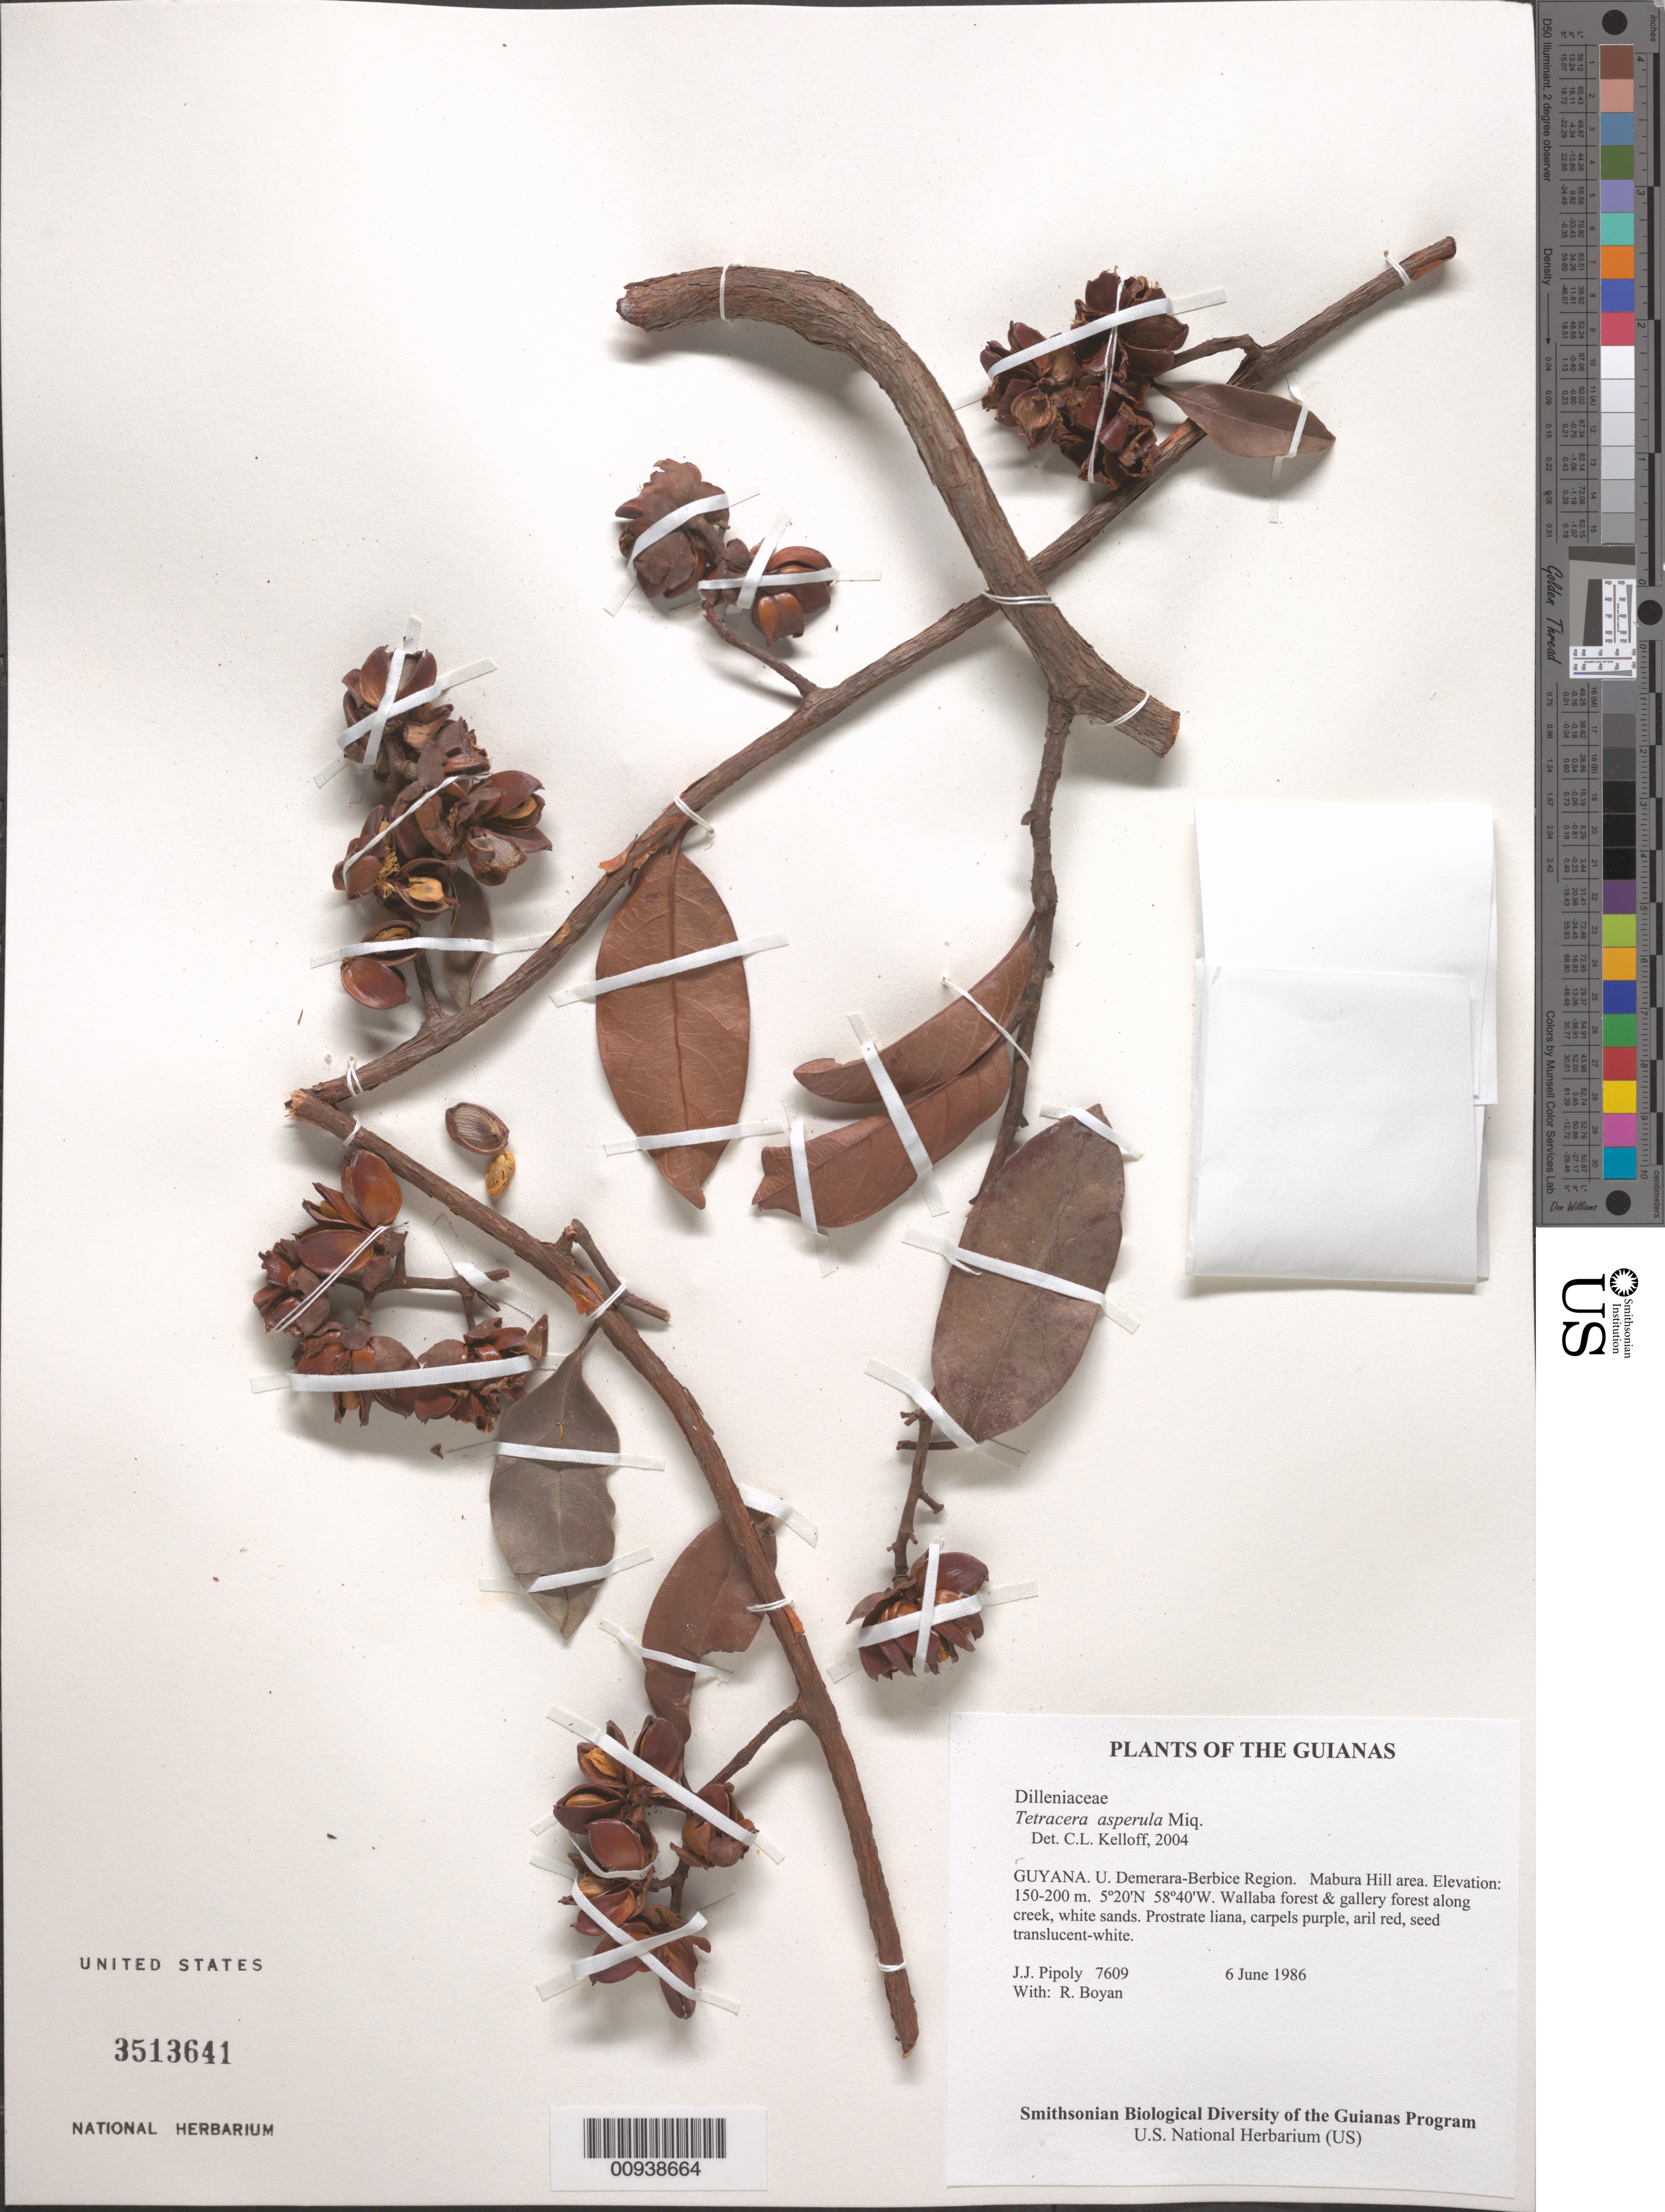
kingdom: Plantae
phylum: Tracheophyta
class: Magnoliopsida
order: Dilleniales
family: Dilleniaceae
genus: Tetracera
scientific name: Tetracera asperula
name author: Miq.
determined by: Kelloff, Carol L., (US), Smithsonian Institution - National Museum of Natural History (UNITED STATES)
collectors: J. J. Pipoly & R. Boyan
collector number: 7609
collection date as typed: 6 June 1986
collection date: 1986-06-06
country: Guyana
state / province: U. Demerara-Berbice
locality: Mabura Hill area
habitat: Wallaba forest & gallery forest along creek, white sands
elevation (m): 150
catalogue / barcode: US 3513641